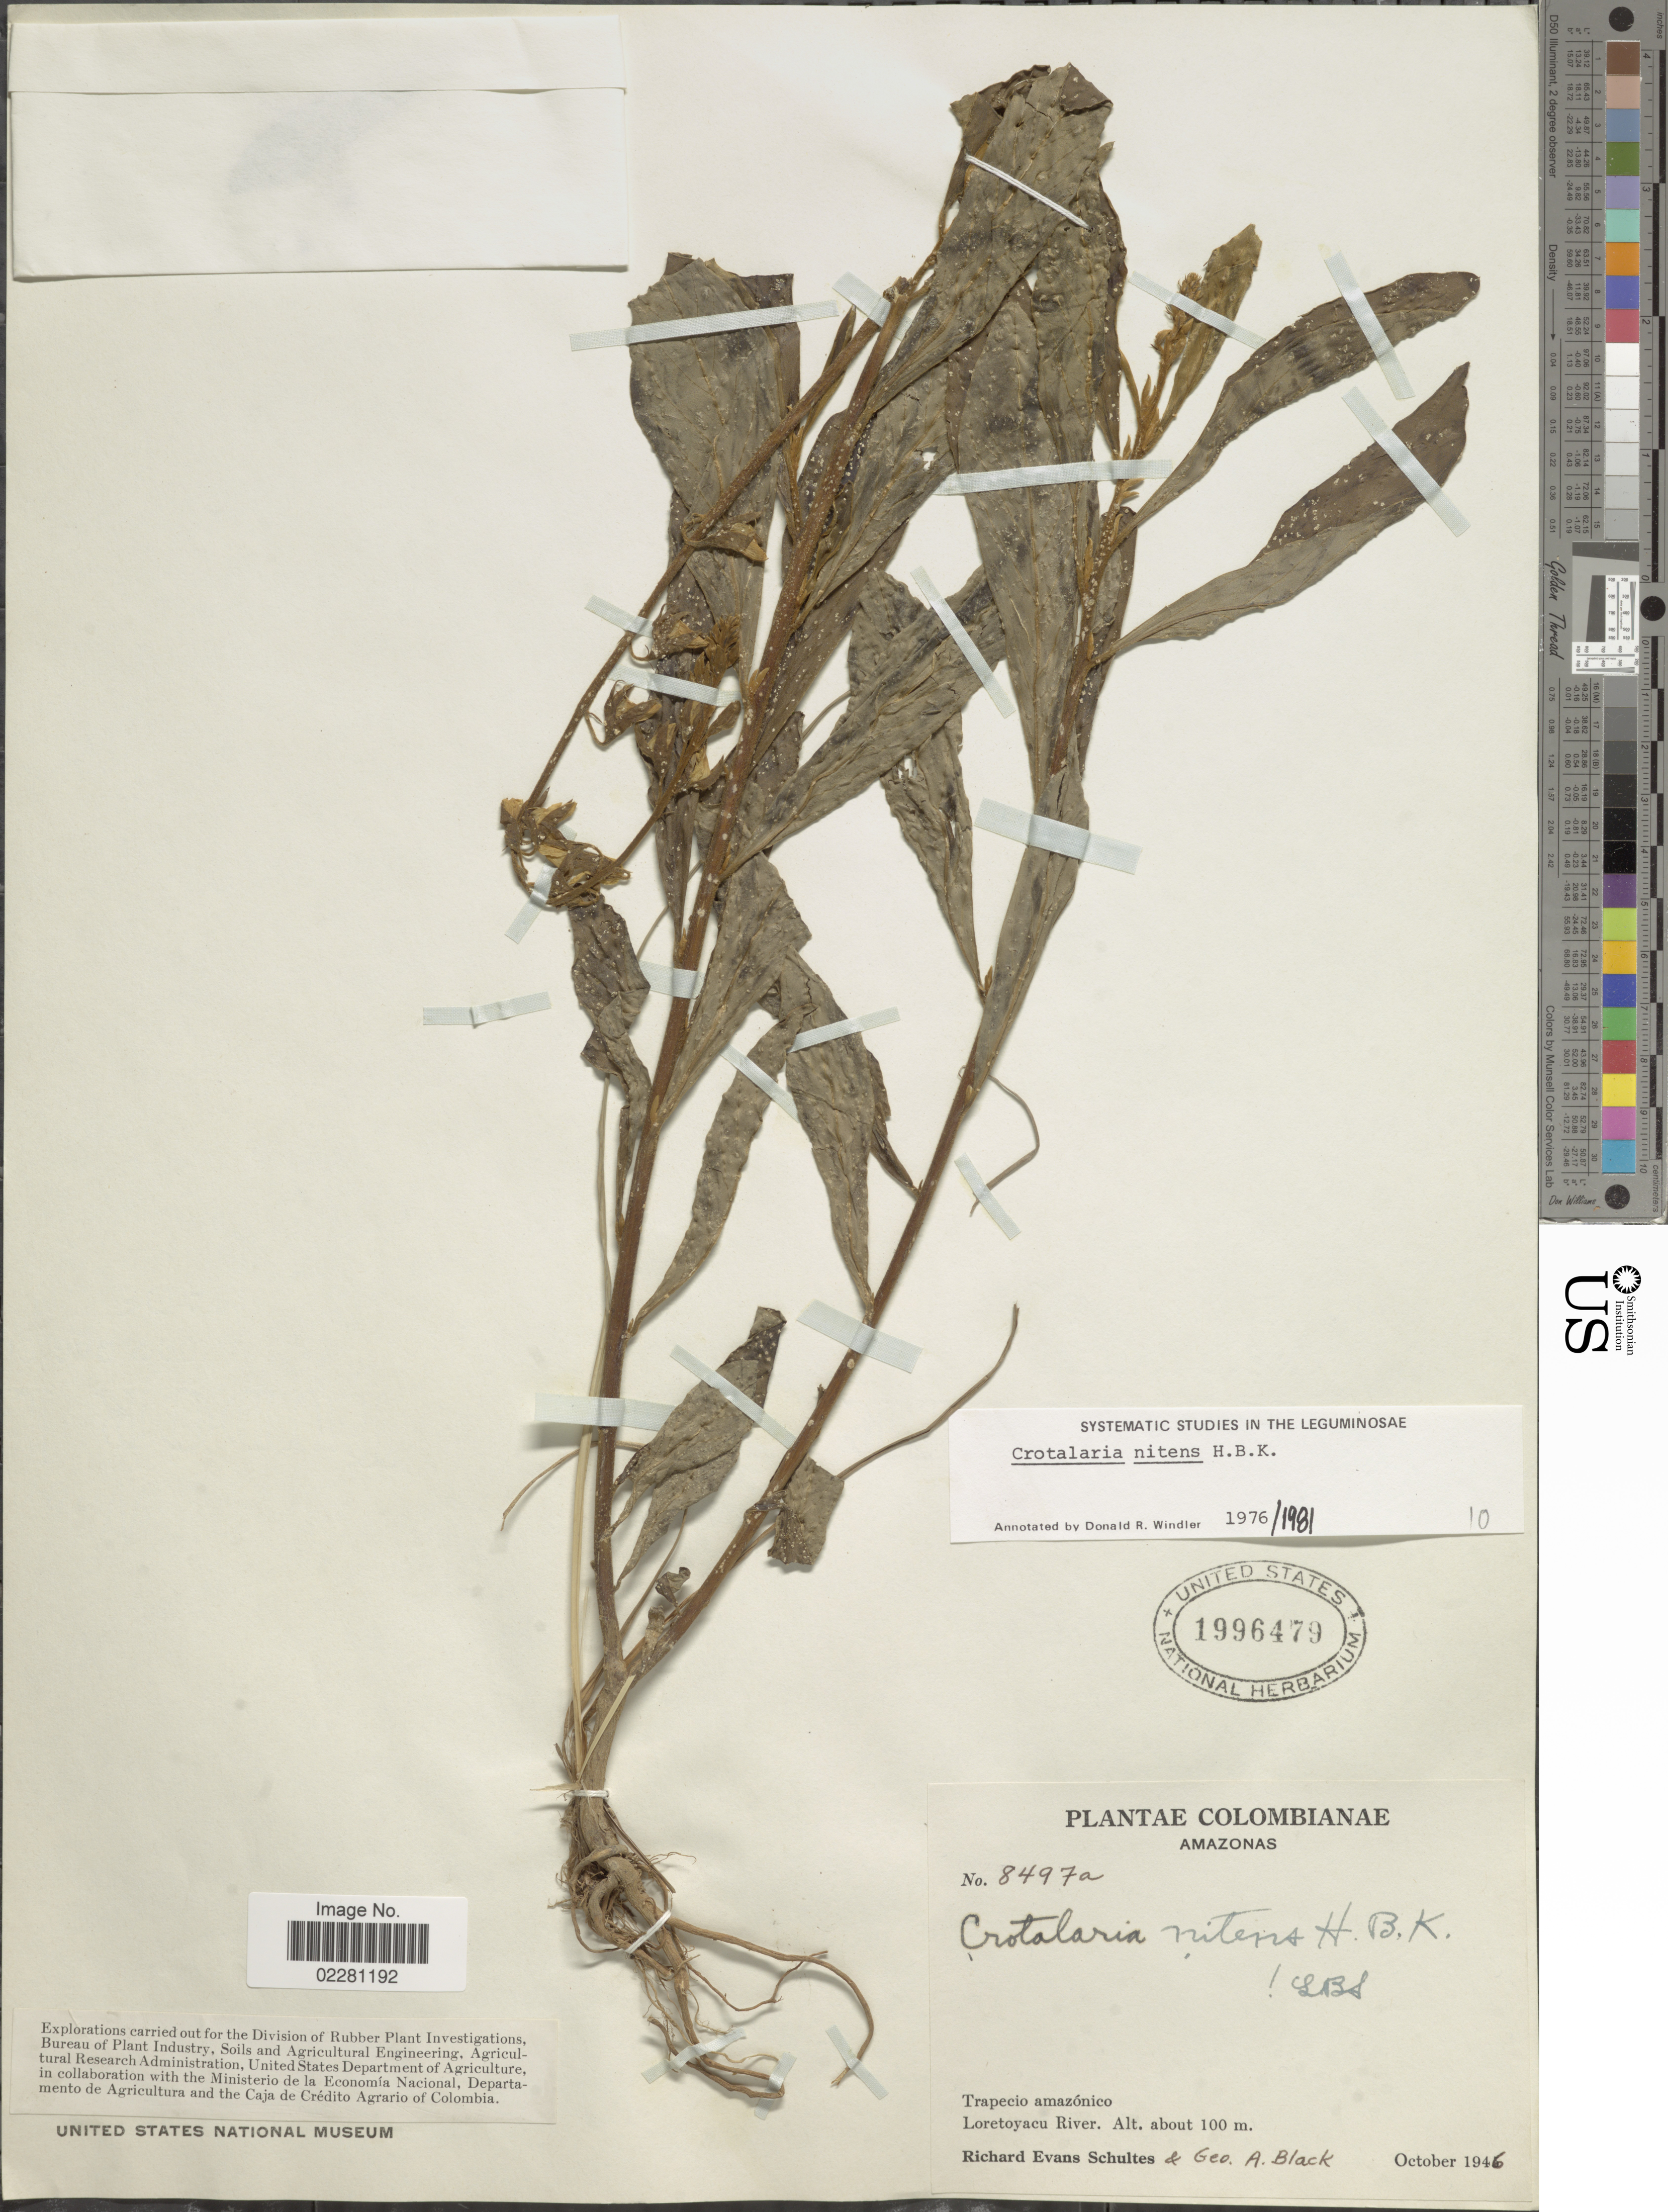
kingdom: Plantae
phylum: Tracheophyta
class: Magnoliopsida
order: Fabales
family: Fabaceae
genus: Crotalaria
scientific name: Crotalaria nitens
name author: Kunth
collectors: R. E. Schultes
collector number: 8497a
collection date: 1946-10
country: Colombia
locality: Trapecio amazonico, Loretoyacu River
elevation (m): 100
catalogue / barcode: US 1996479